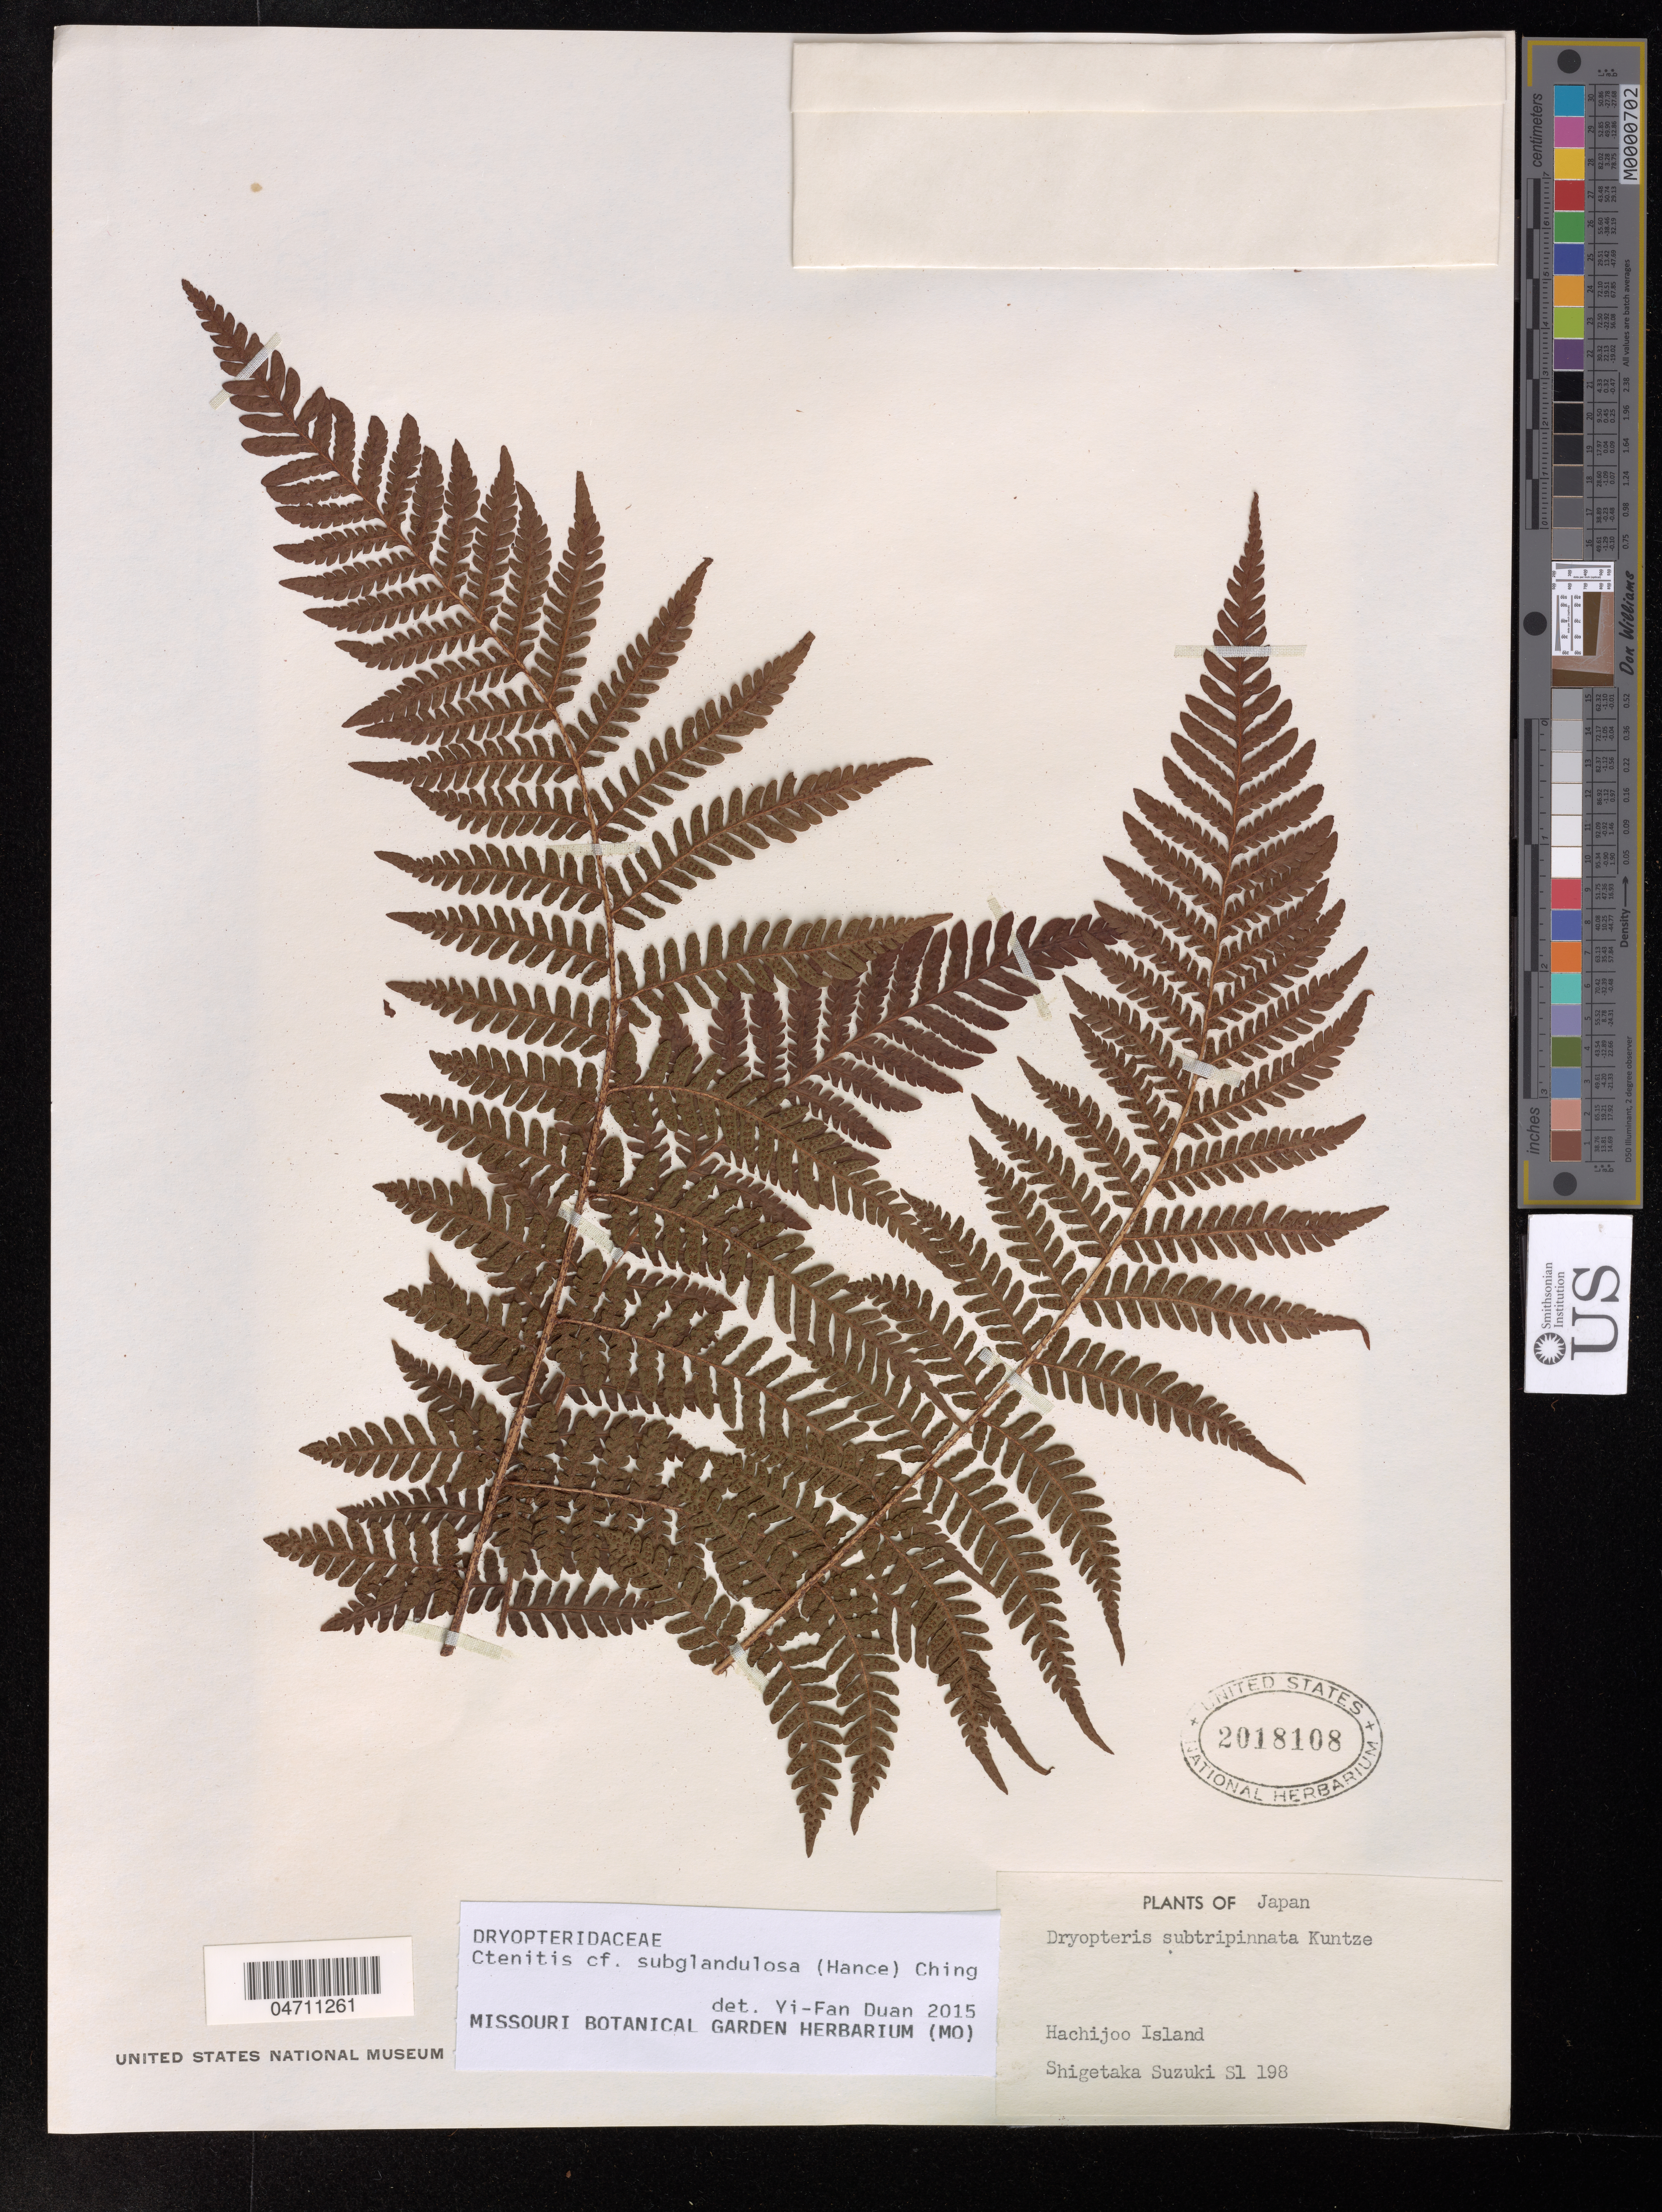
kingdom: Plantae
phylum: Tracheophyta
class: Polypodiopsida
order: Polypodiales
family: Dryopteridaceae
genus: Ctenitis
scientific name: Ctenitis subglandulosa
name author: (Hance) Ching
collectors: S. Suzuki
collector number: S1198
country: Japan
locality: Hachijoo Island.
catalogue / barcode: US 2018108